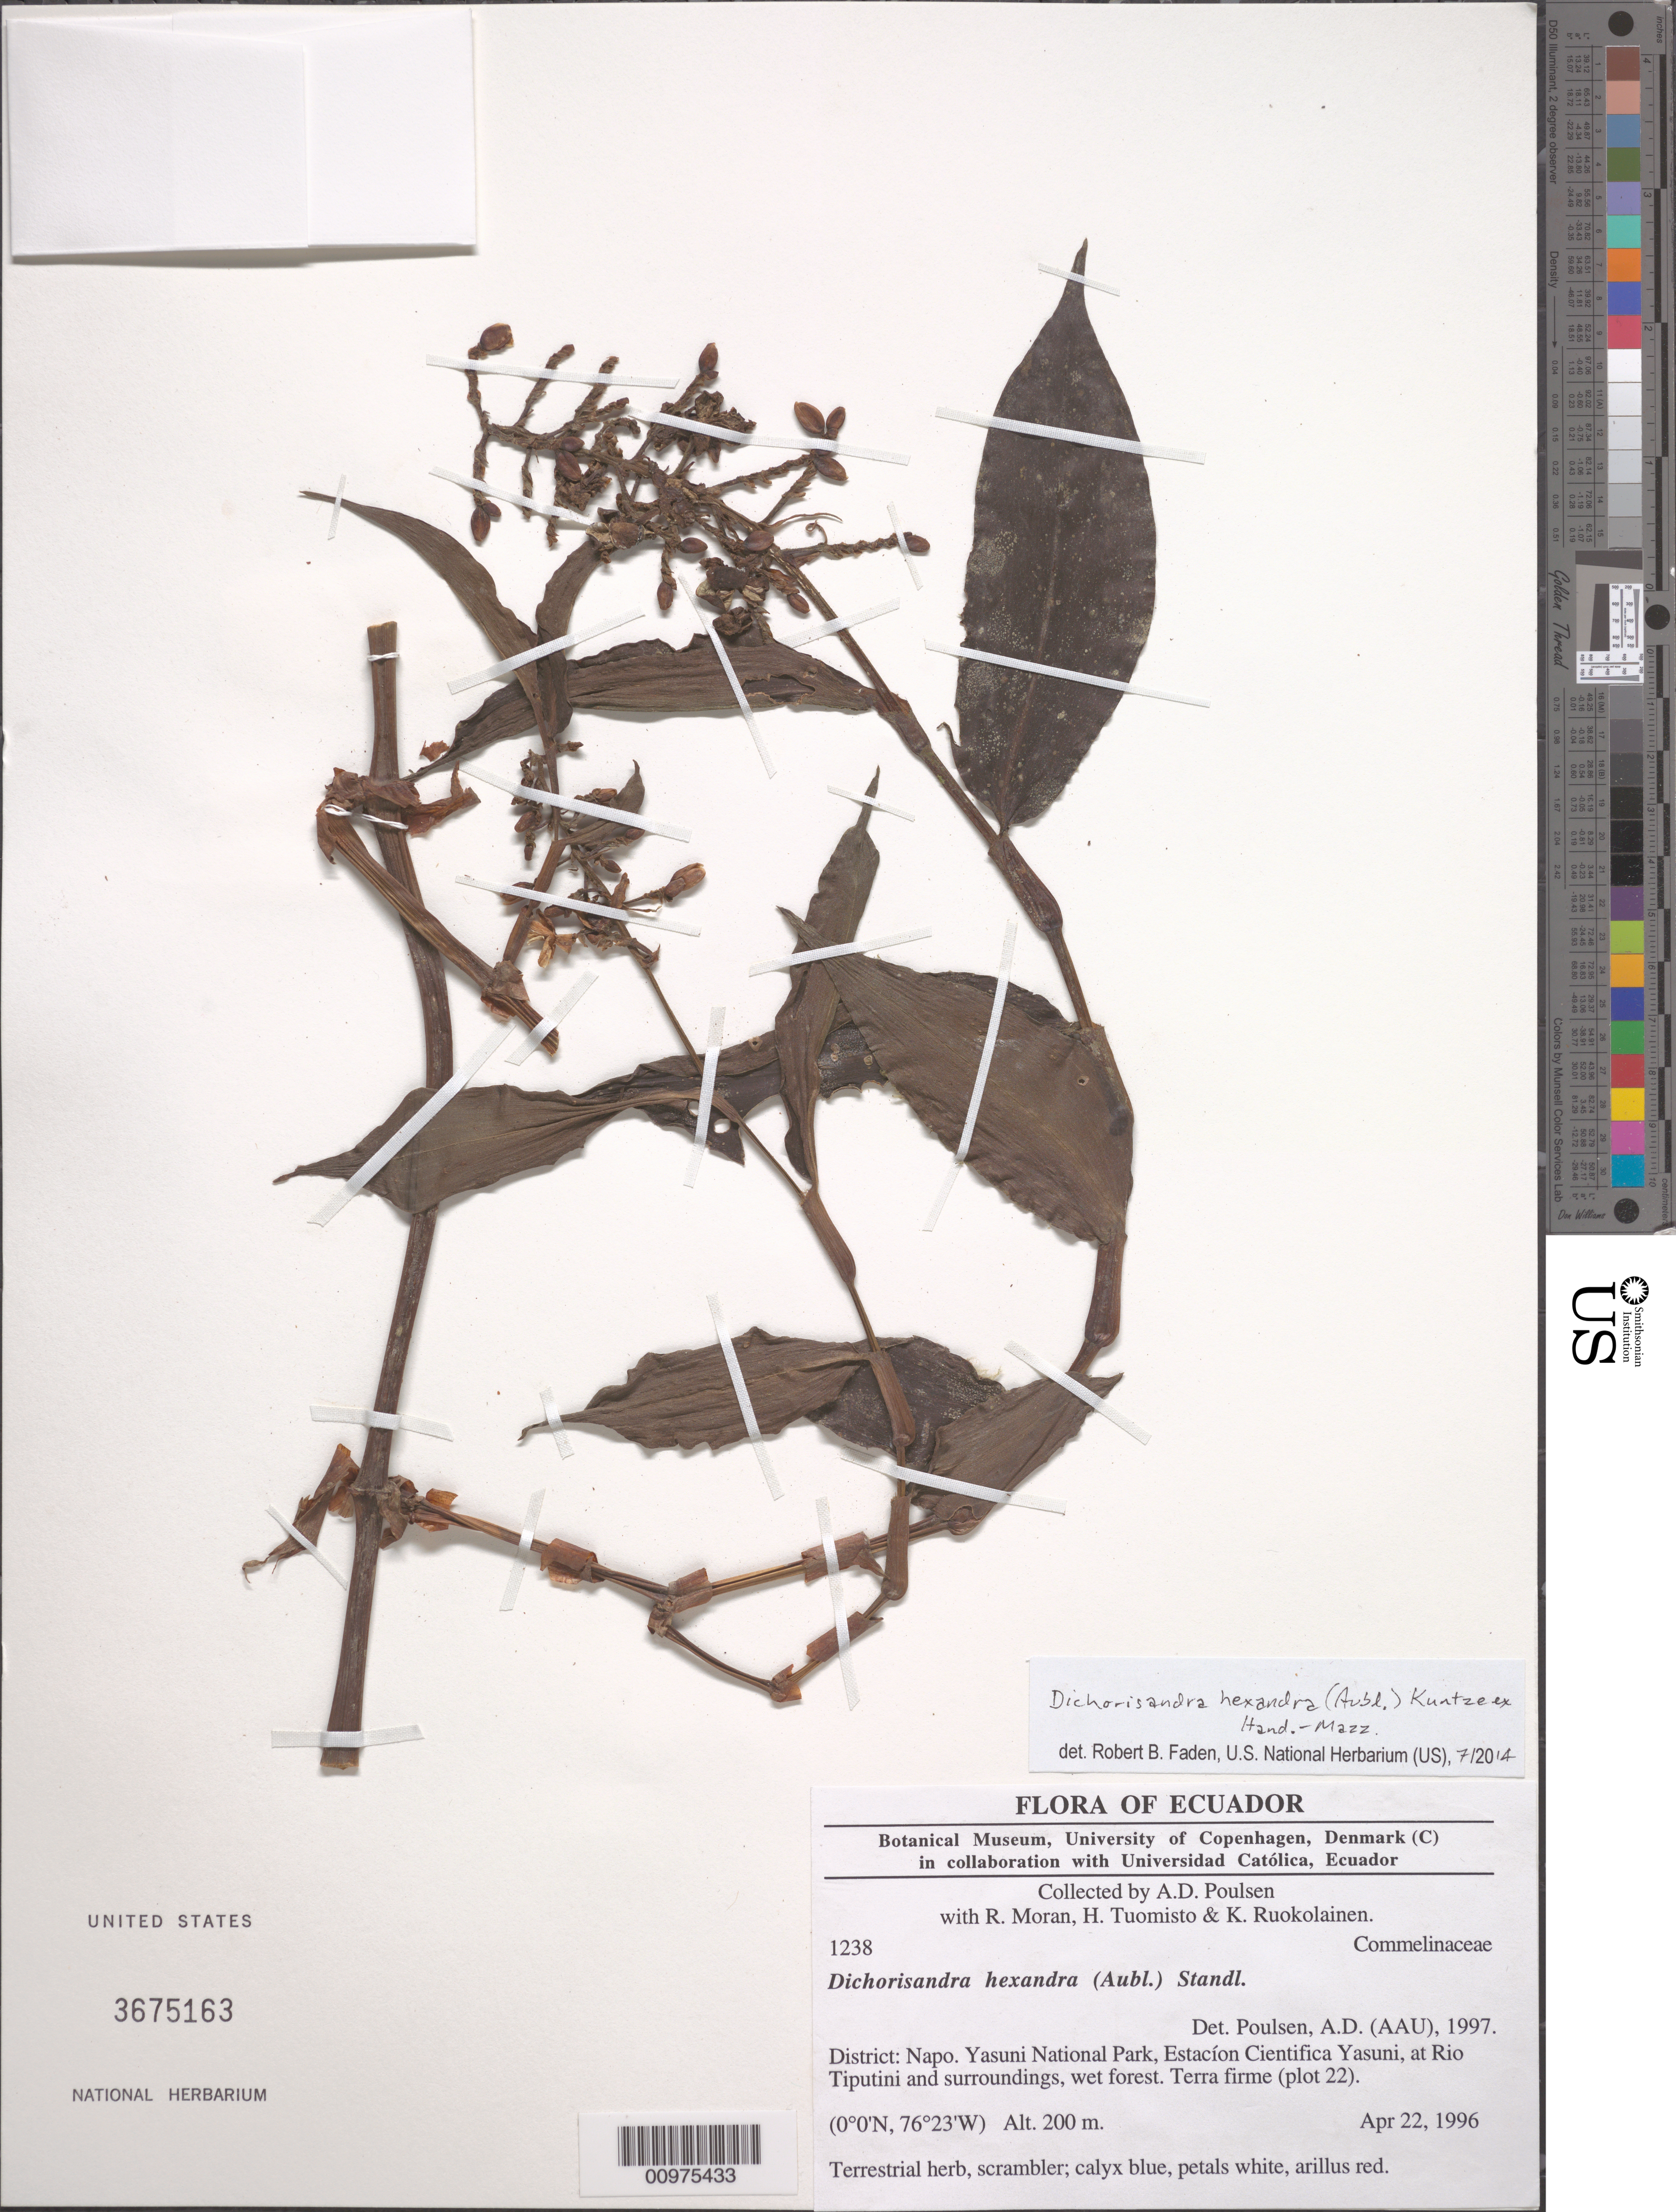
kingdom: Plantae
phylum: Tracheophyta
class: Liliopsida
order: Commelinales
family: Commelinaceae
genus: Dichorisandra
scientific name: Dichorisandra hexandra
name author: (Aubl.) Standl.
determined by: Faden, Robert B., (US), Smithsonian Institution - National Museum of Natural History (UNITED STATES)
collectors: A. Poulsen et al.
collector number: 1238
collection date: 1996-04-22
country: Ecuador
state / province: Napo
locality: Yasuni National Park, Estacíon Ceintifica Yasuni, at Rio Tiputini and surroundings, wet forest.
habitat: Terra firme (plot 22)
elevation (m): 200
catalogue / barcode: US 3675163